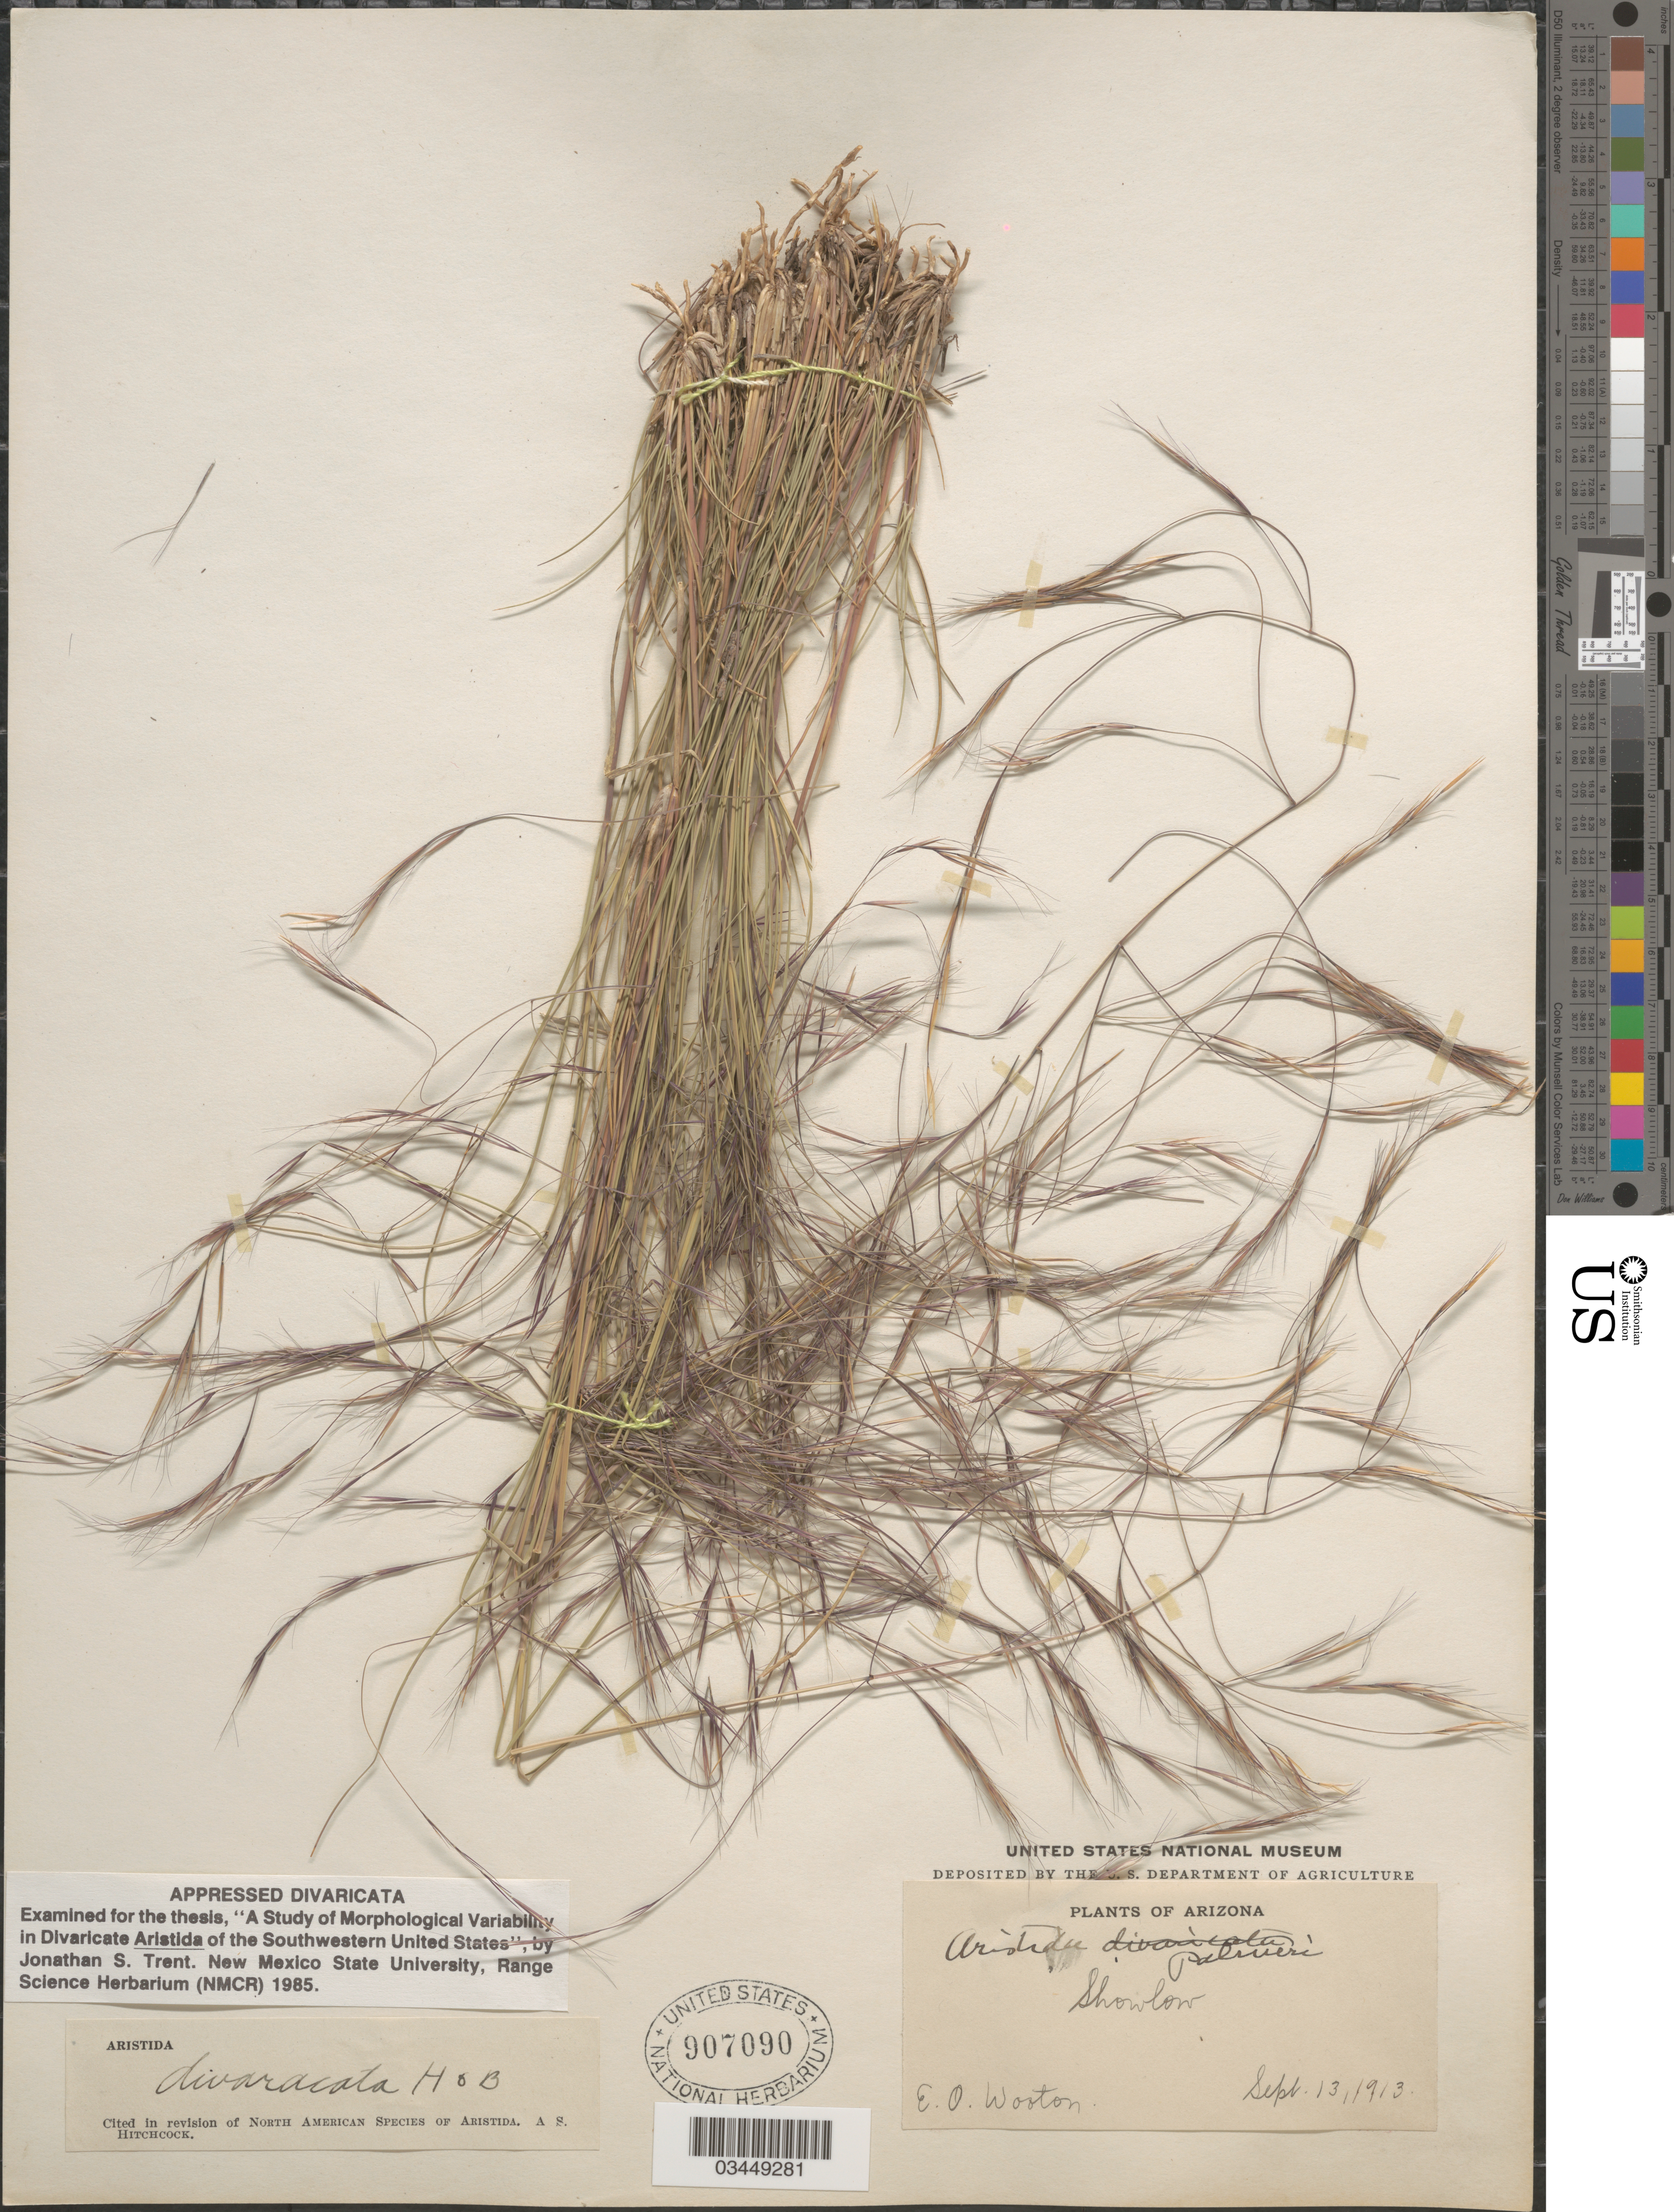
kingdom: Plantae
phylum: Tracheophyta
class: Liliopsida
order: Poales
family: Poaceae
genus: Aristida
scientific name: Aristida divaricata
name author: Humb. & Bonpl. ex Willd.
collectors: E. O. Wooton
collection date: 1913-09-13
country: United States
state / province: Arizona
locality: Showlow.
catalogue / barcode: US 907090